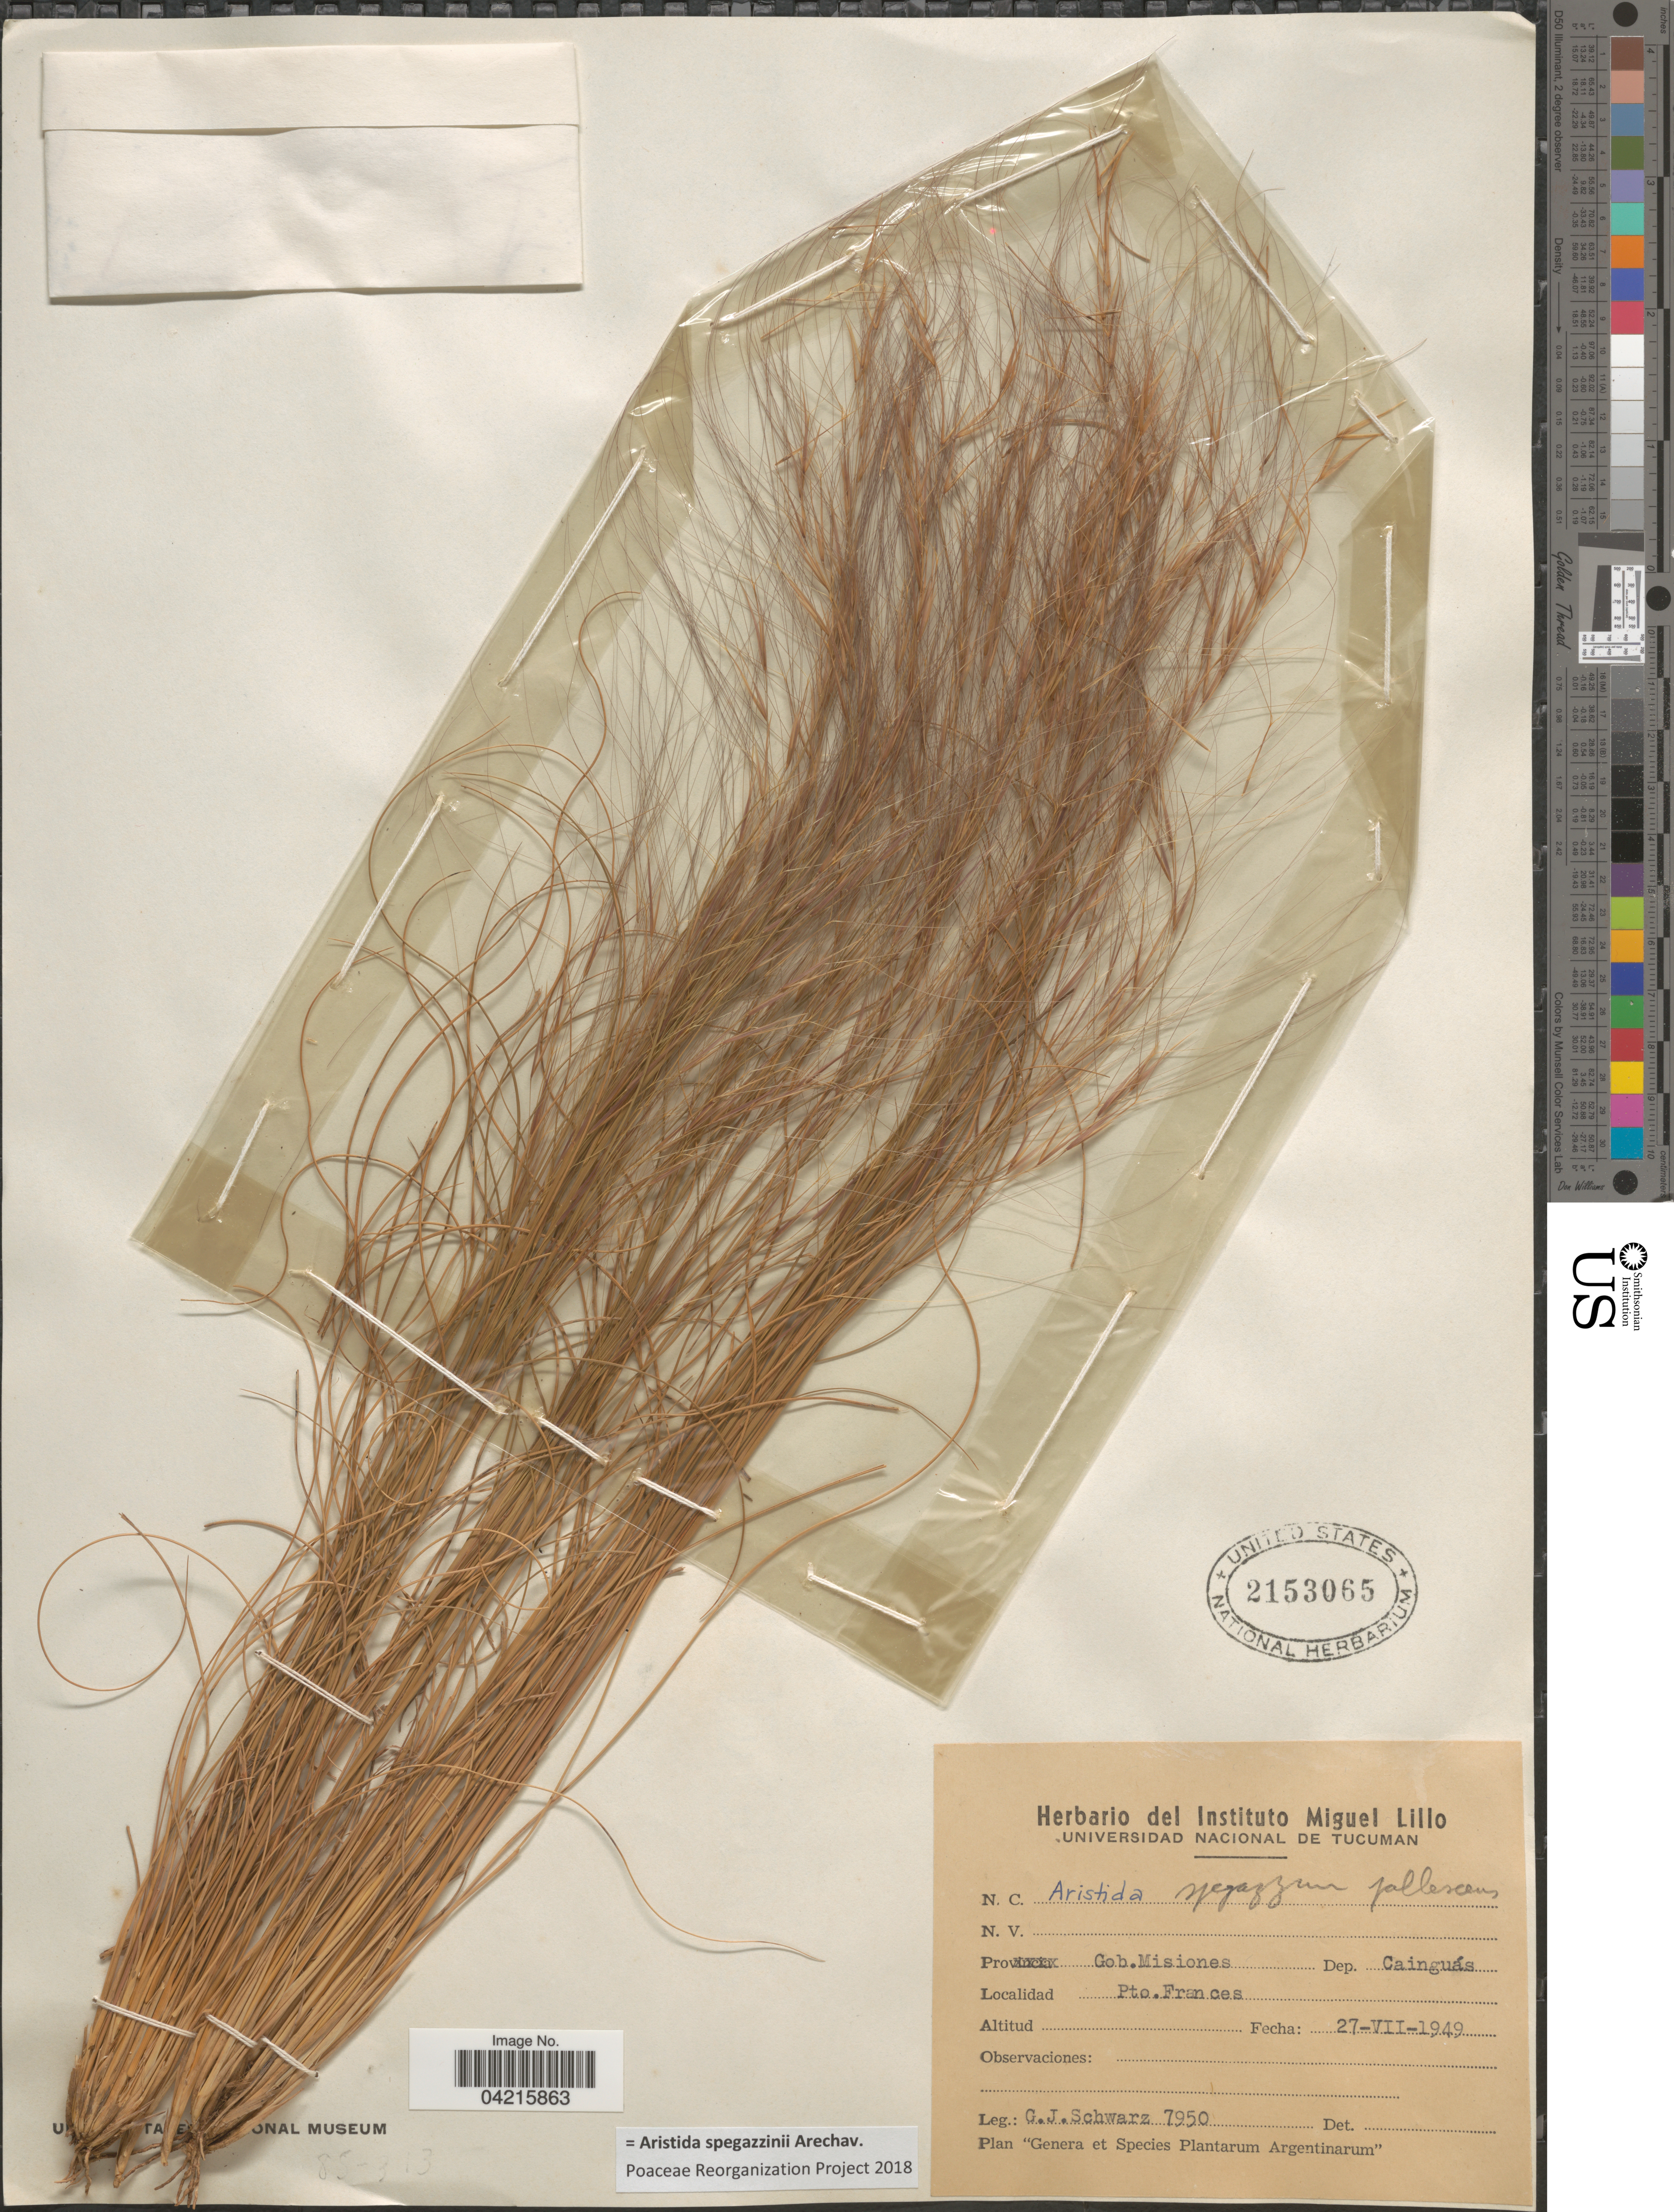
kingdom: Plantae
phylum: Tracheophyta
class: Liliopsida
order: Poales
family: Poaceae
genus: Aristida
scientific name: Aristida spegazzinii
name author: Arechav.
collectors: G. J. Schwarz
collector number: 7950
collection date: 1949-07-27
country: Argentina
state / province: Misiones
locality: Gob. Misiones. Dep. Cainguás. Pto. Frances.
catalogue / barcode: US 2153065